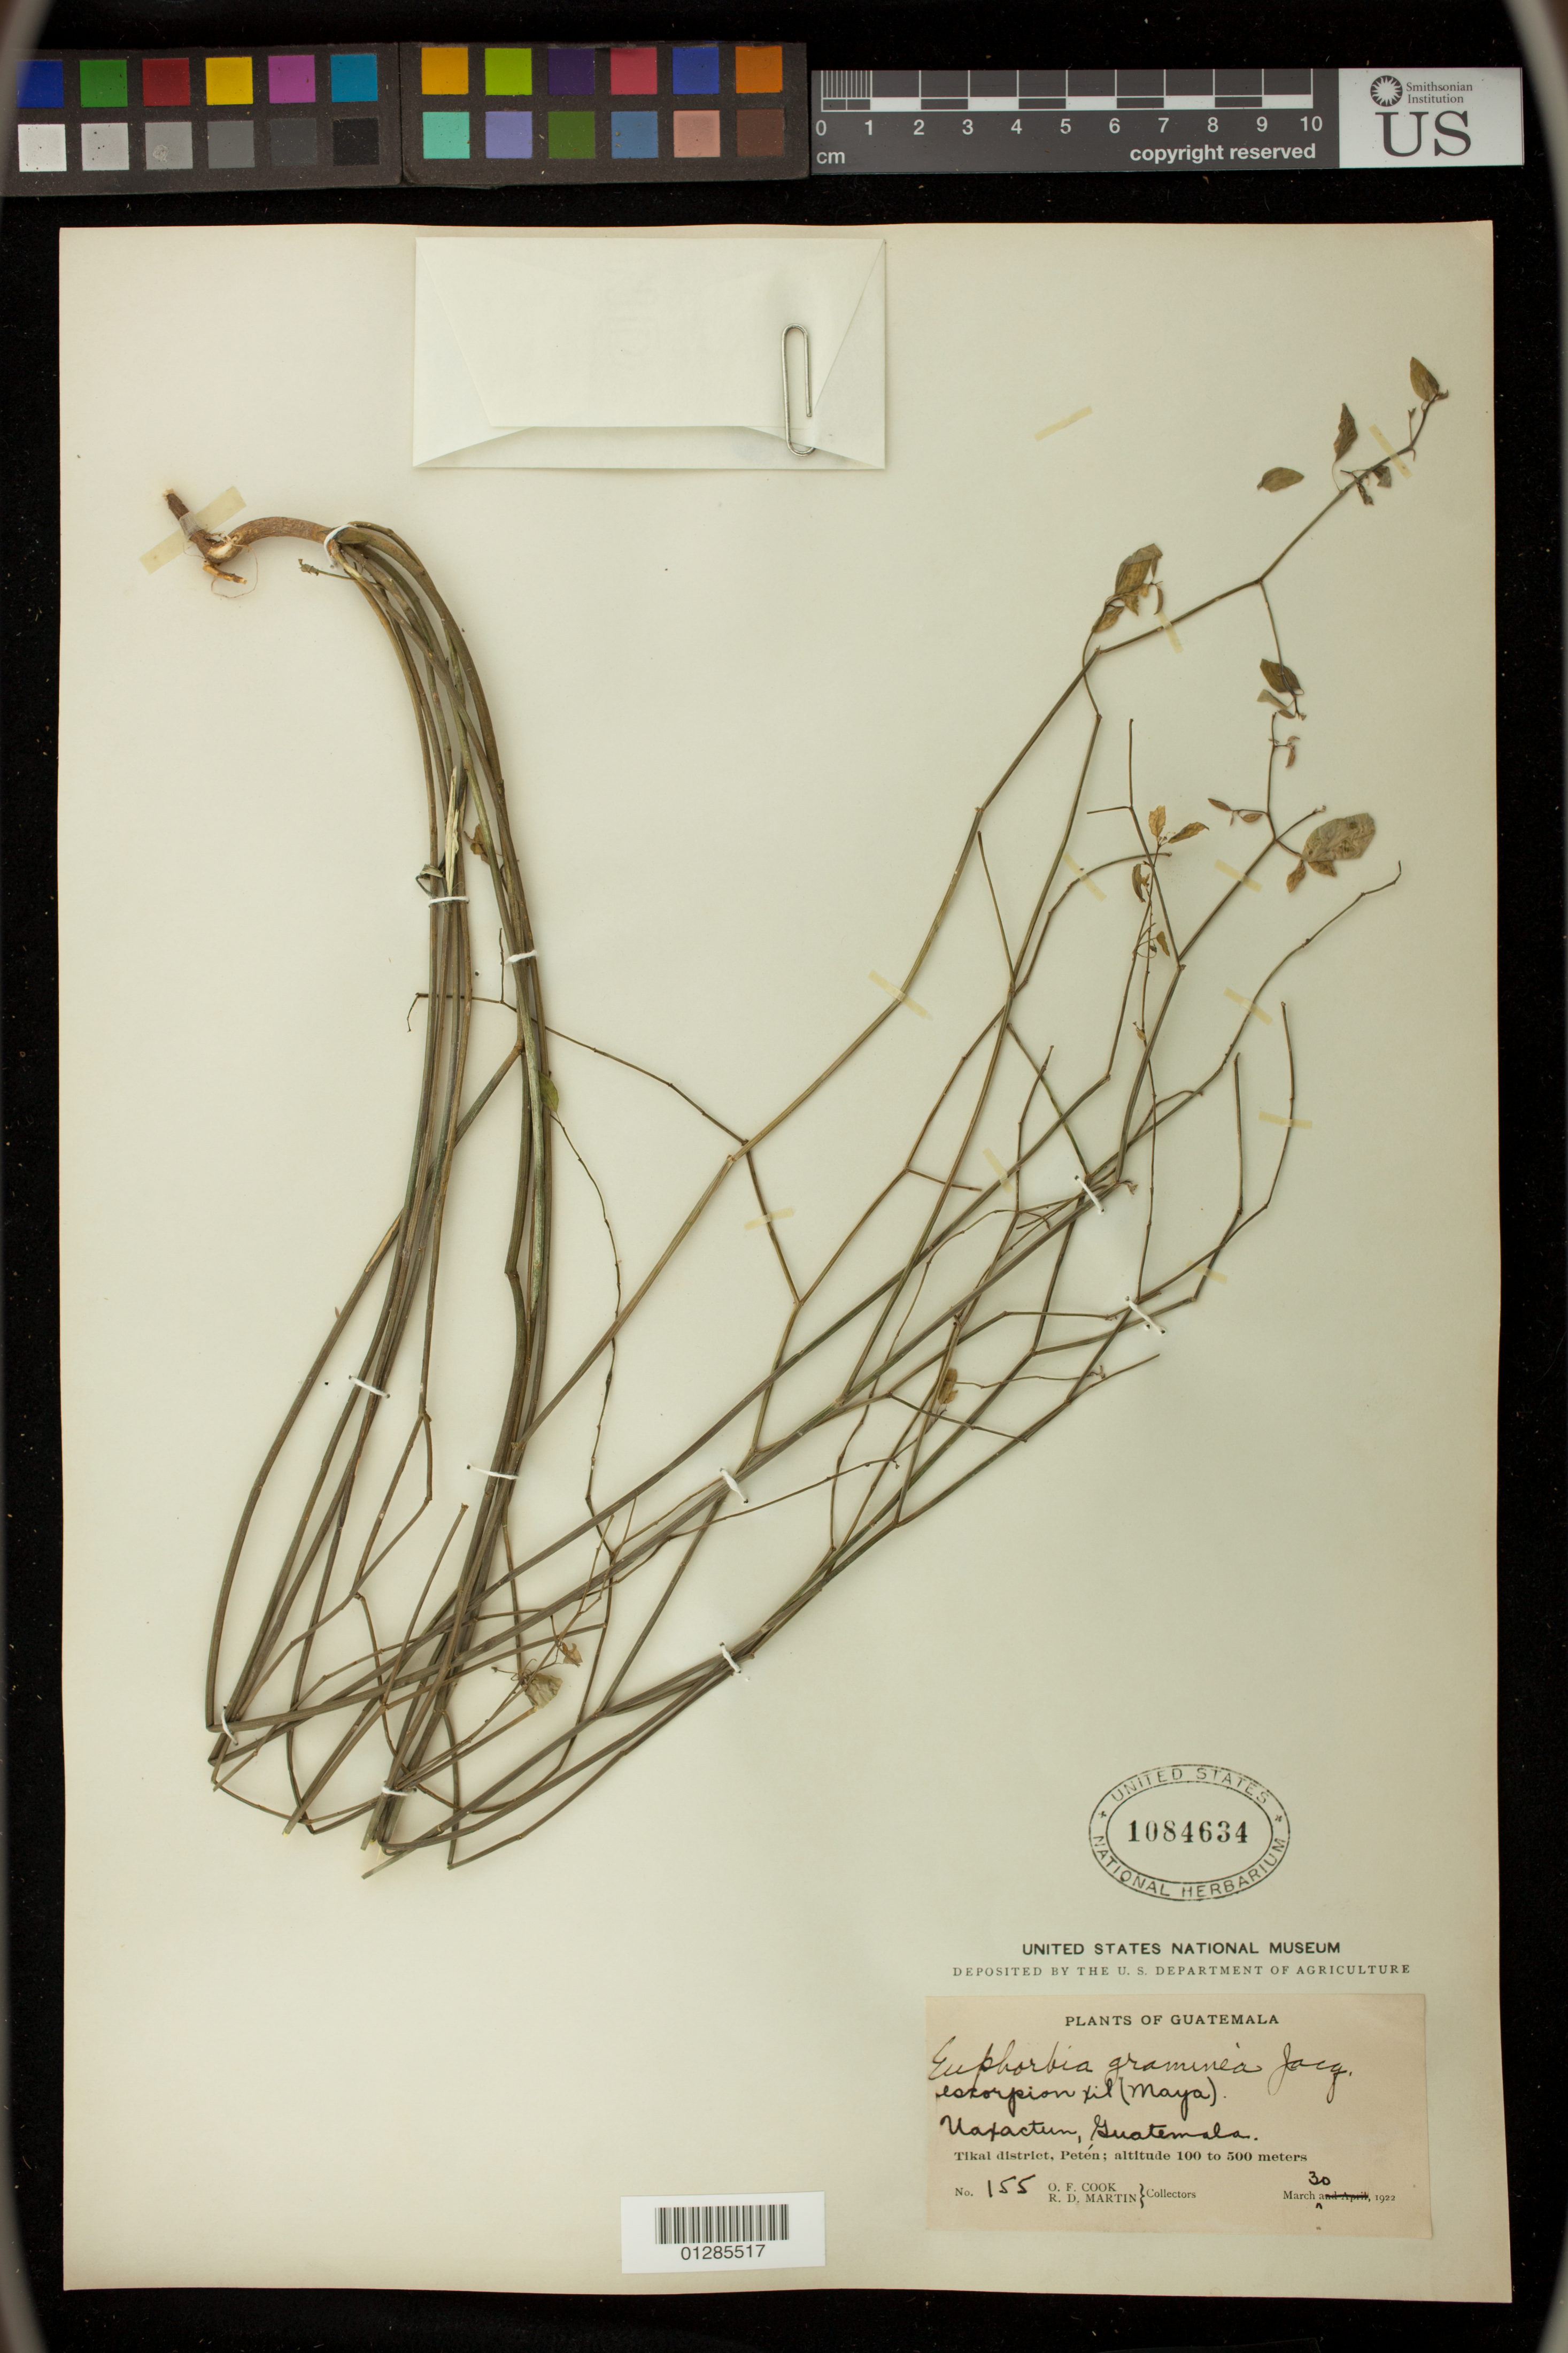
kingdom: Plantae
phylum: Tracheophyta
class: Magnoliopsida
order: Malpighiales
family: Euphorbiaceae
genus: Euphorbia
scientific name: Euphorbia graminea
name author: Jacq.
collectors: O. F. Cook & R. D. Martin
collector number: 155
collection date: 1922-03-30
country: Guatemala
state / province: El Petén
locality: Tikal district,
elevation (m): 100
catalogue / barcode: US 1084634